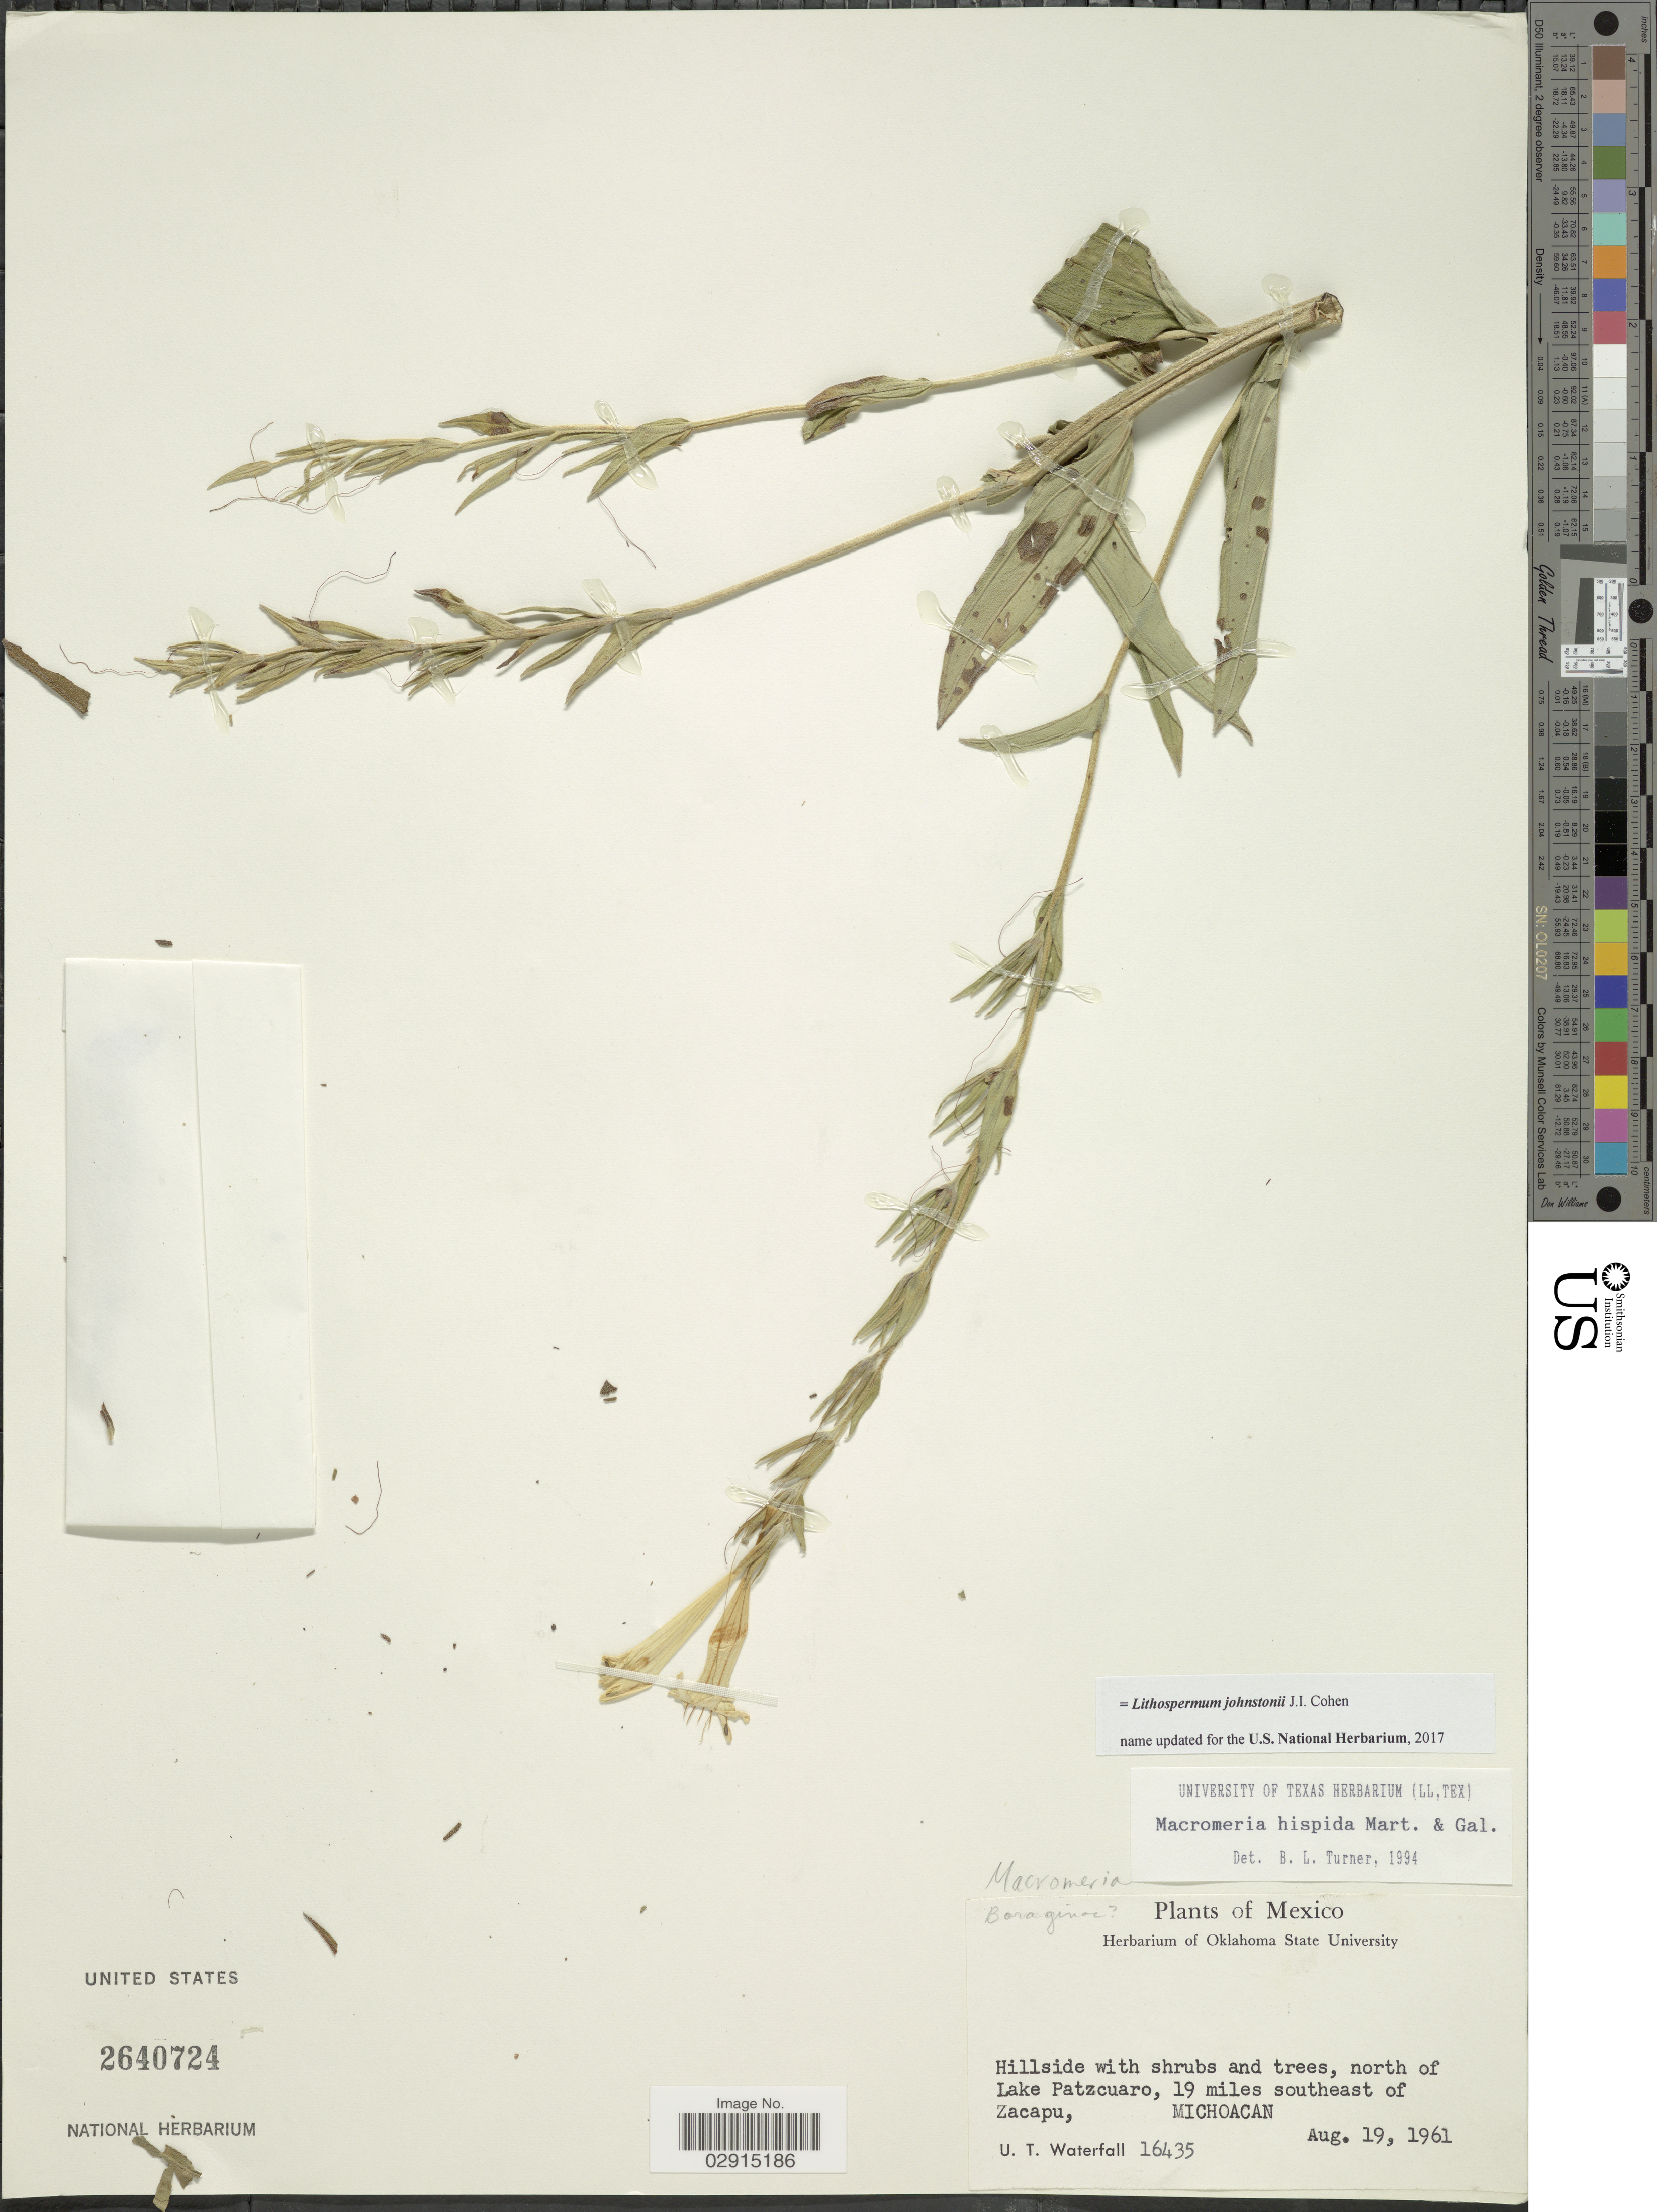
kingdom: Plantae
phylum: Tracheophyta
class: Magnoliopsida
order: Boraginales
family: Boraginaceae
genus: Lithospermum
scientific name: Lithospermum johnstonii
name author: Cohen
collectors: U. T. Waterfall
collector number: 16435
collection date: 1961-08-19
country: Mexico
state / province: Michoacán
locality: Hillside with shrubs and trees, north of Lake Patzcuaro, 19 miles southeast of Zacapu.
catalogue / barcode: US 2640724